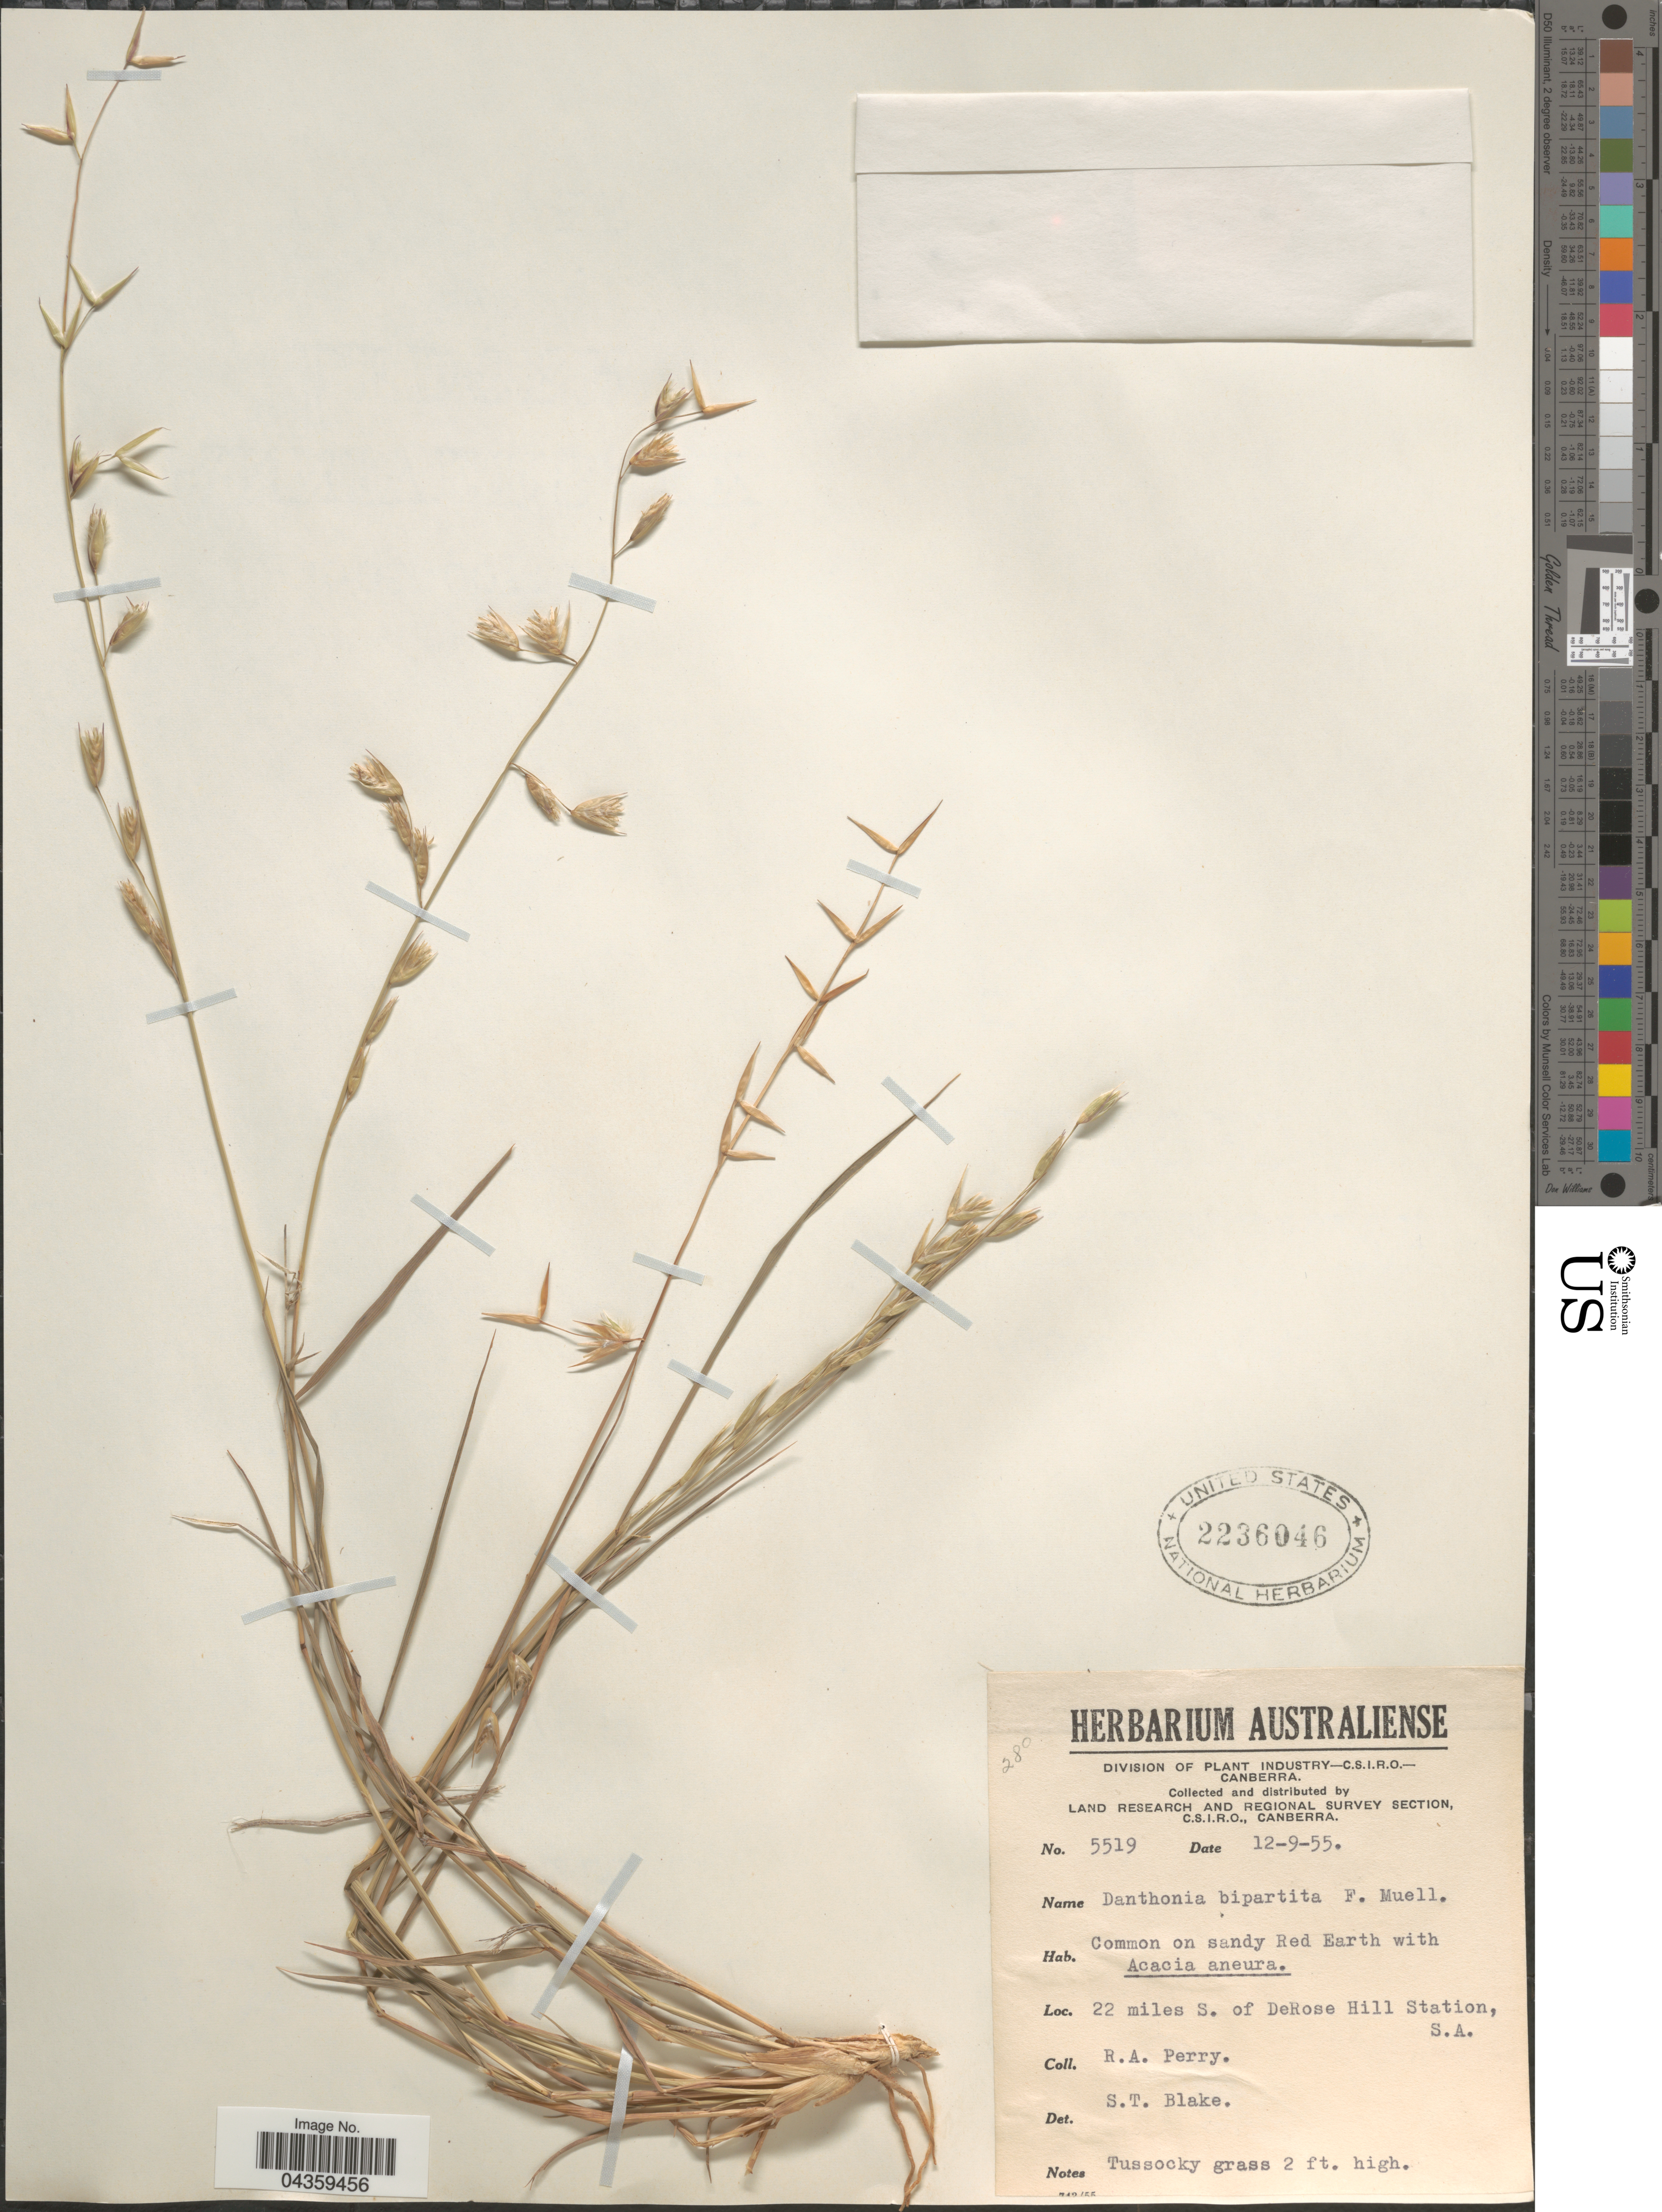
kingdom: Plantae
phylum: Tracheophyta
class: Liliopsida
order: Poales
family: Poaceae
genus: Monachather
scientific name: Monachather paradoxus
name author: Steud.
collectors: Perry, R. A.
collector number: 5519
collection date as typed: Transcribed d/m/y: 12/9/55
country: Australia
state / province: South Australia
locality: Land Research and Regional Survey Section. 22 miles S. of DeRose Hill Station, S.A.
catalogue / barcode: US 2236046